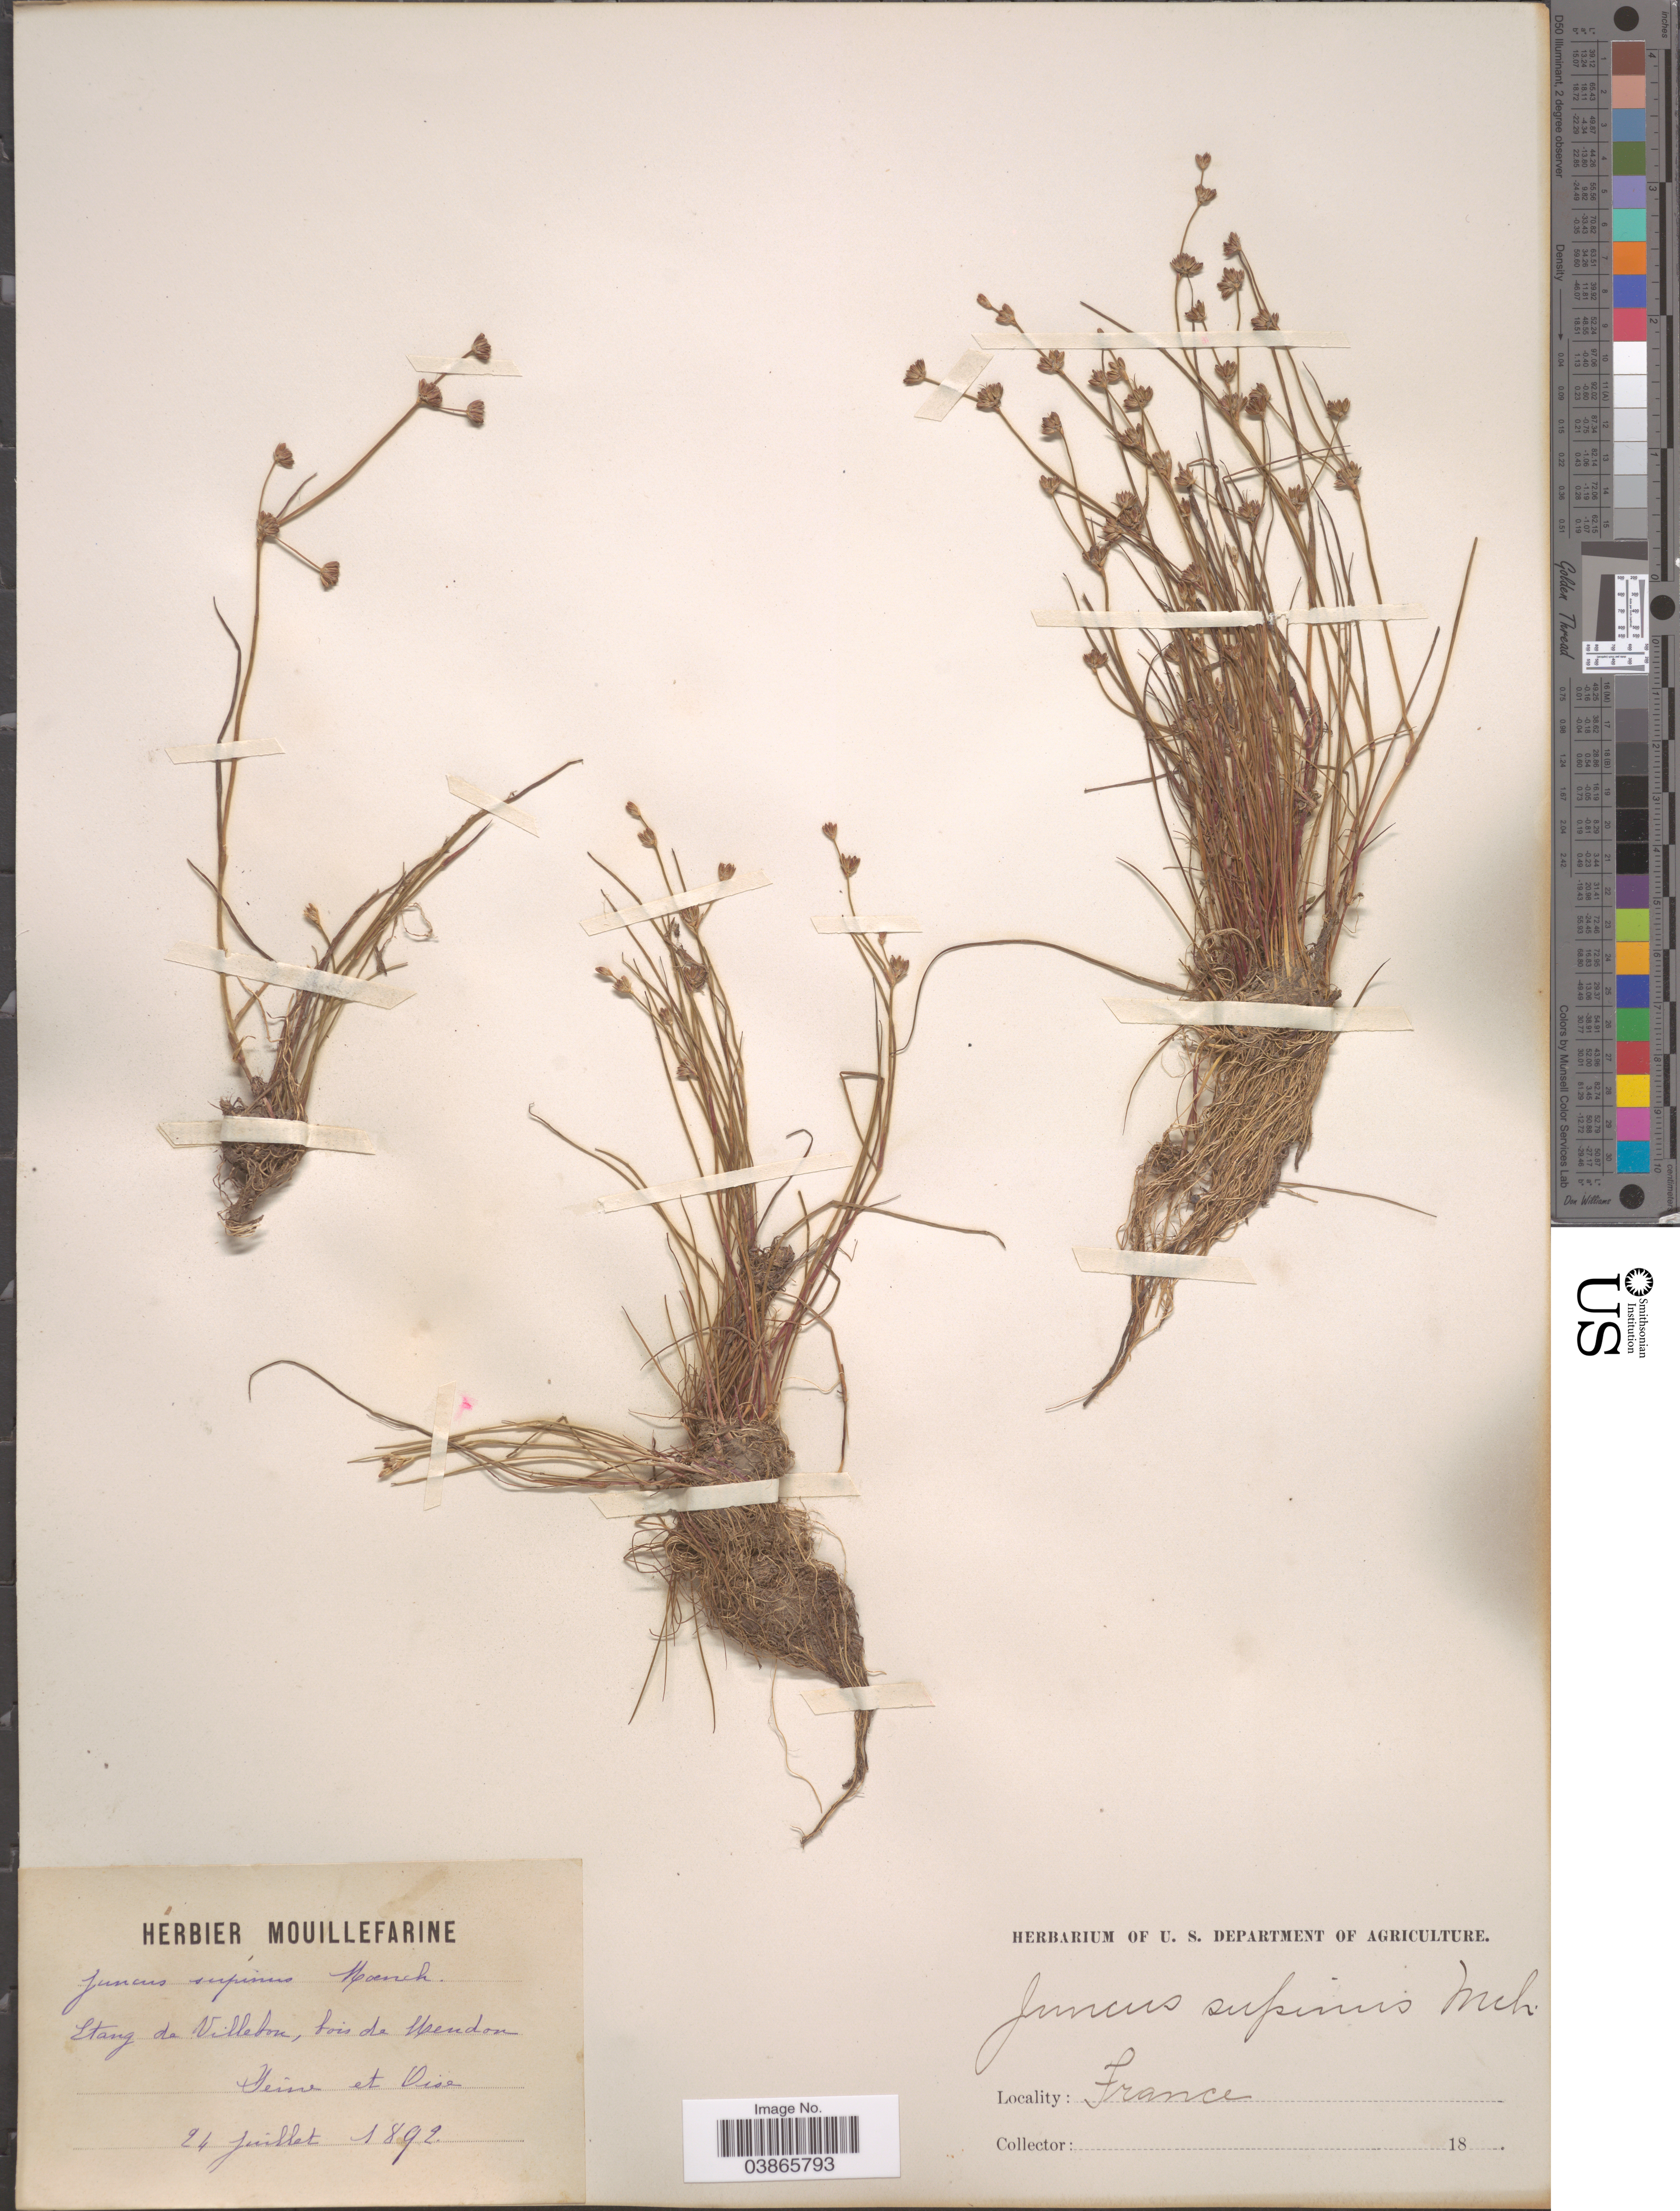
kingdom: Plantae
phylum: Tracheophyta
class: Liliopsida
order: Poales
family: Juncaceae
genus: Juncus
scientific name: Juncus supinus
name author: Moench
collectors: ex herb. Mouillefarine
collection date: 1892-07-24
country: France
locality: Etang de Villebon, bois de Mendon. Seine et Oise.